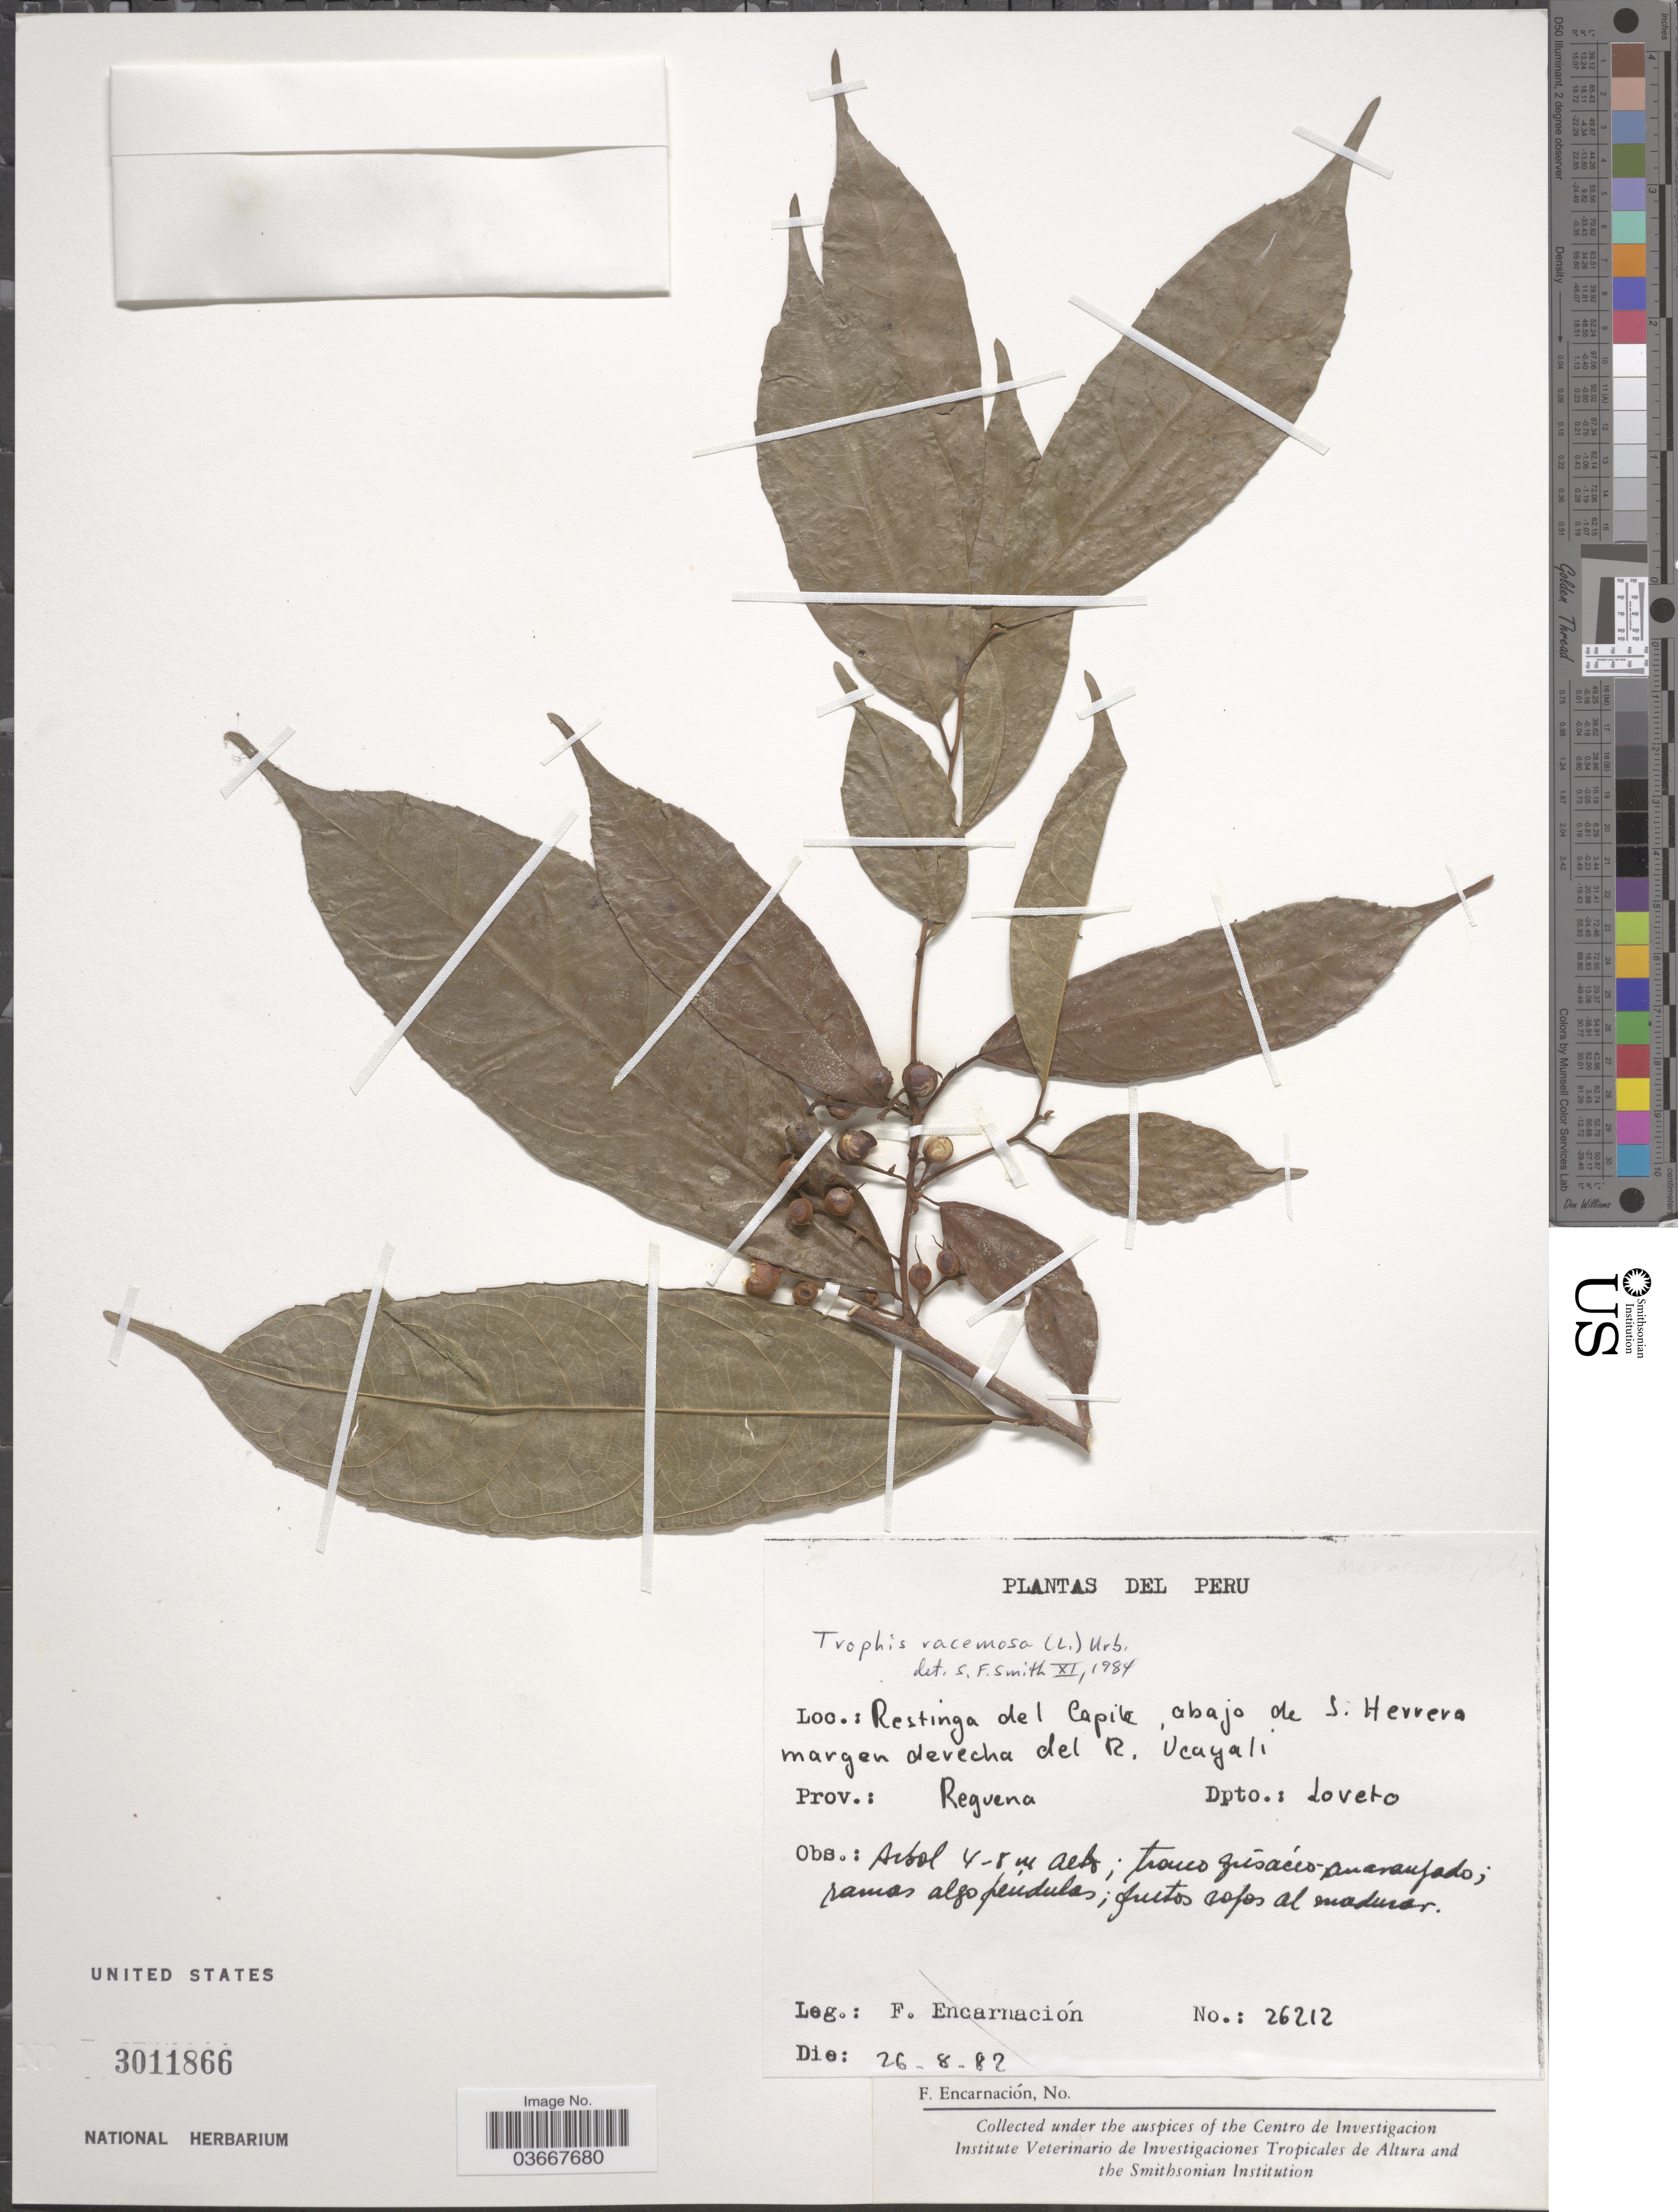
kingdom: Plantae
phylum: Tracheophyta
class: Magnoliopsida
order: Rosales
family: Moraceae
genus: Trophis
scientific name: Trophis racemosa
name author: (L.) Urb.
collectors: F. Encarnación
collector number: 26212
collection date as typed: Transcribed d/m/y: 26/8/82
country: Peru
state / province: Loreto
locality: Restinga del Capile, abajo de S. Herrera margen derecha del R. Ucayali. Prov.: Reguena. Dpto.: Loreto.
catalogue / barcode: US 3011866